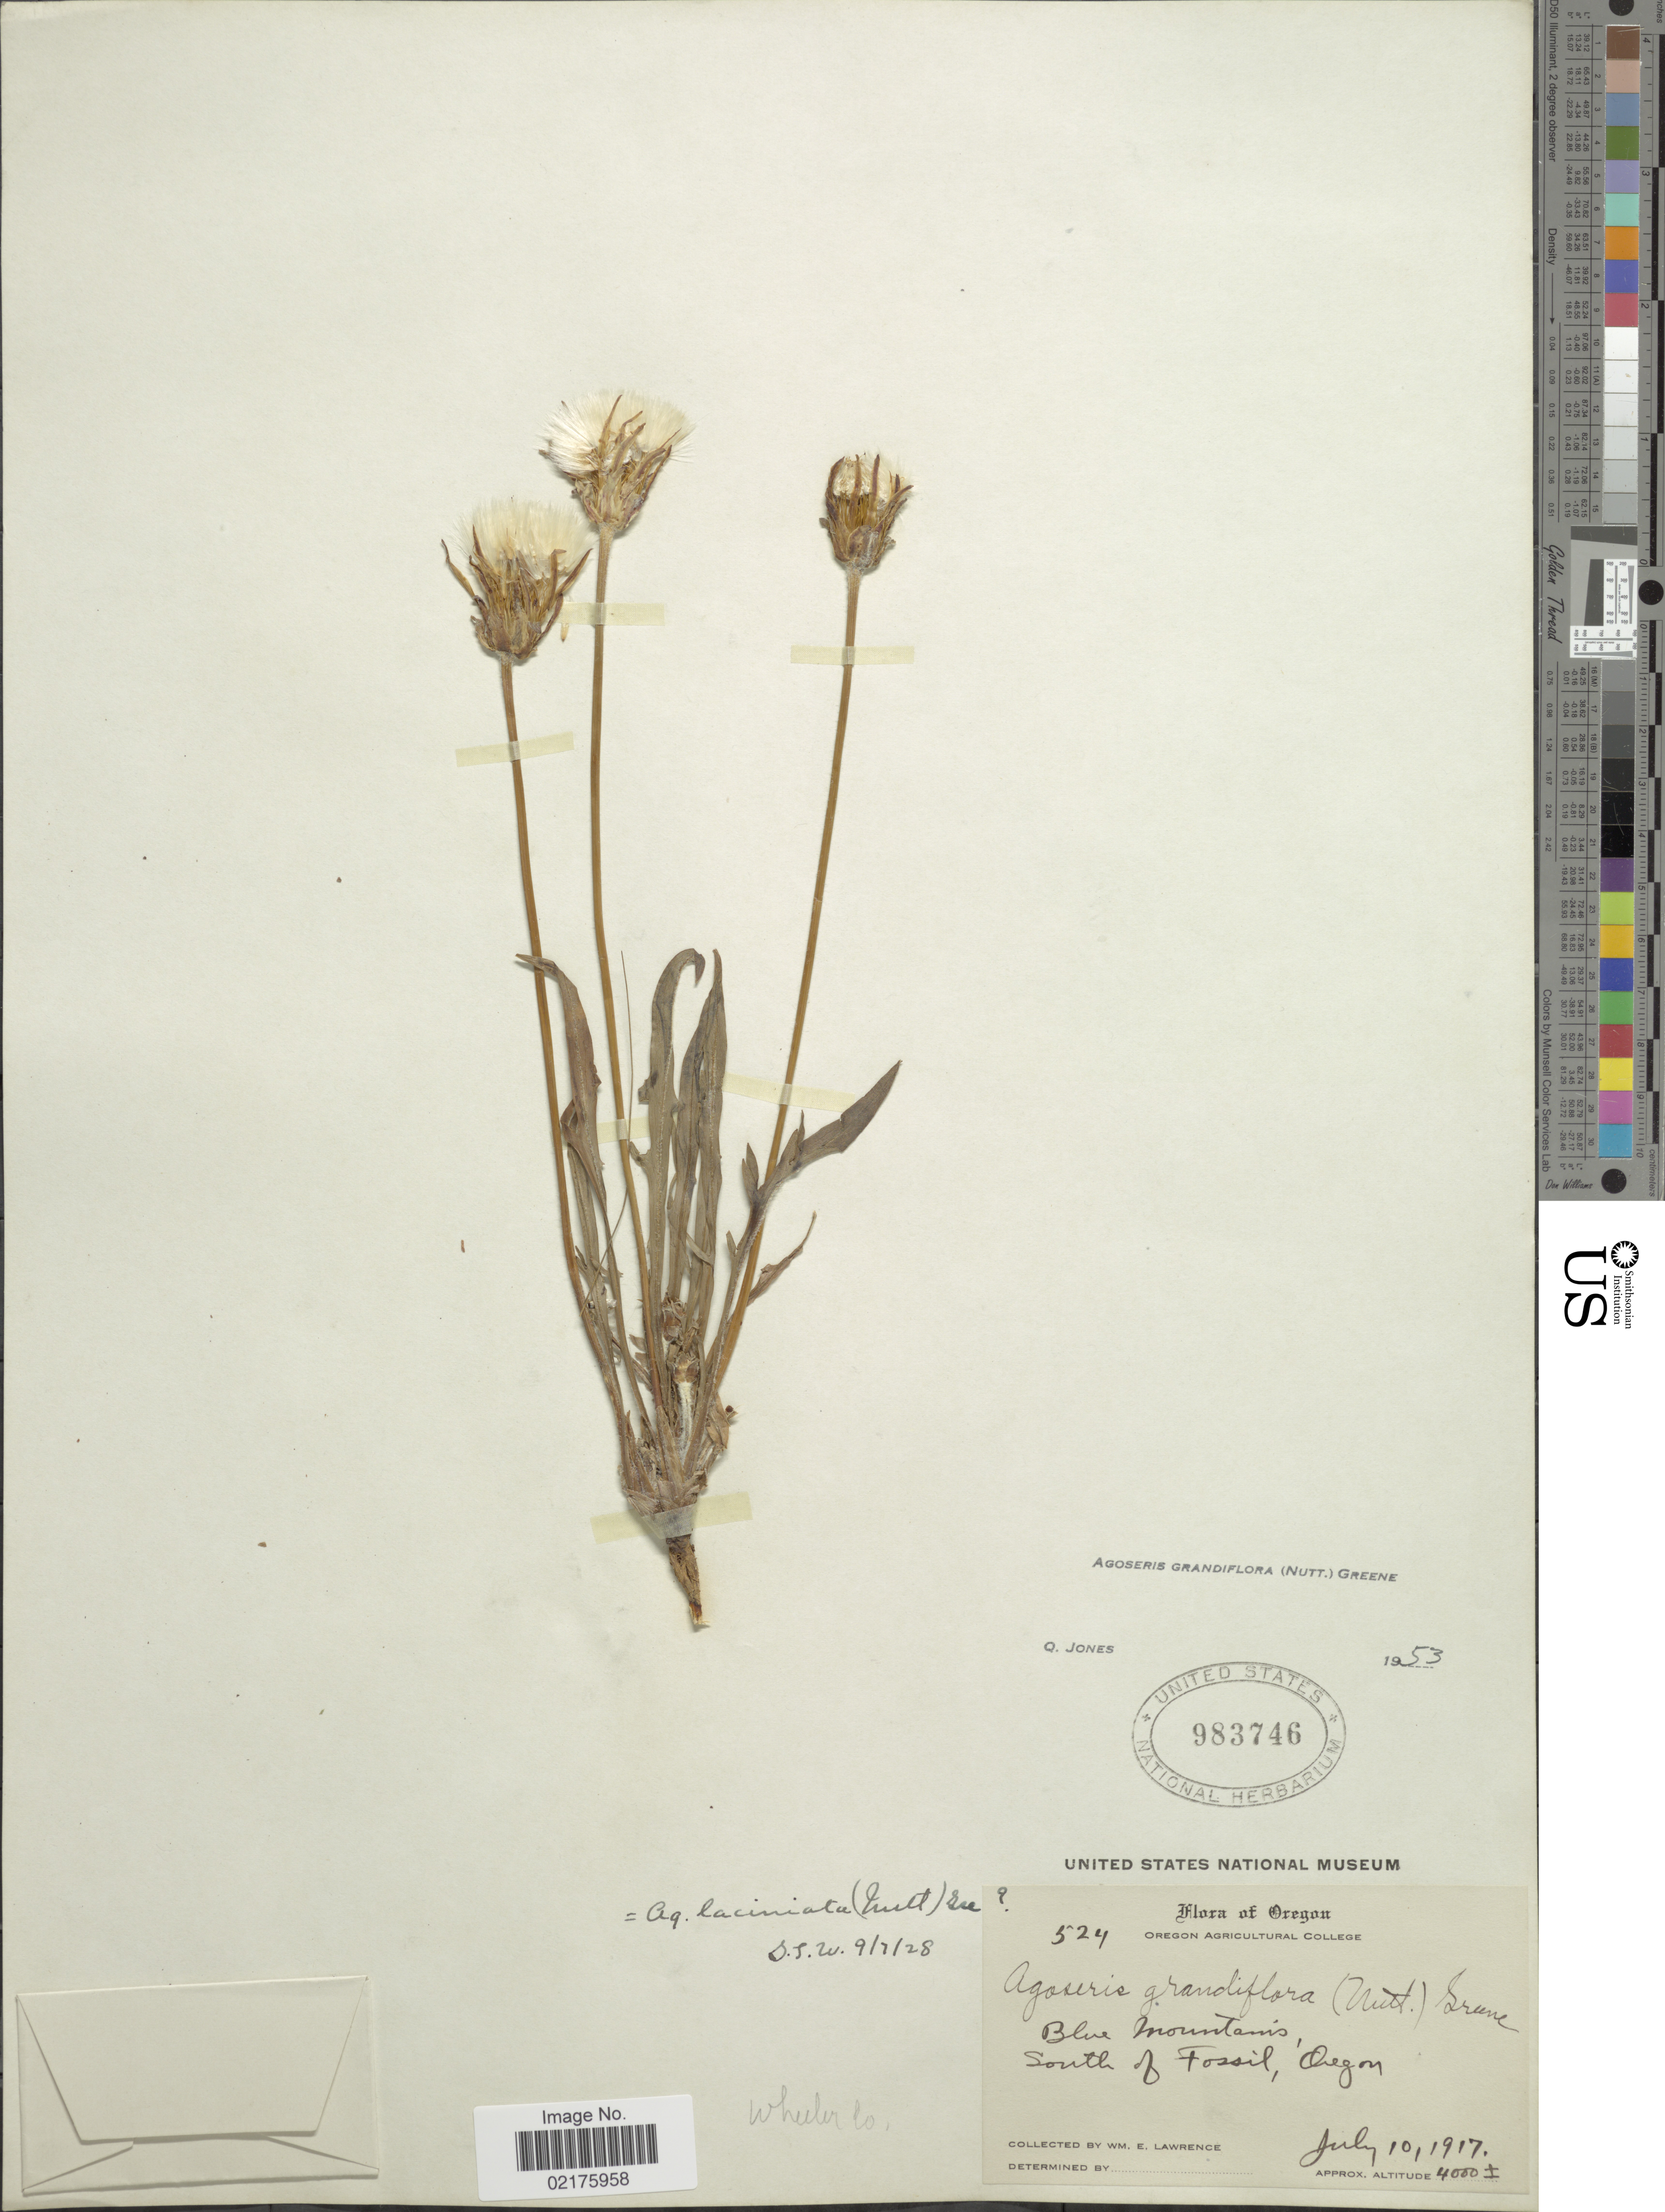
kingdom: Plantae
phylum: Tracheophyta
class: Magnoliopsida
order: Asterales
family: Asteraceae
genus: Agoseris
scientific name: Agoseris grandiflora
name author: (Nutt.) Greene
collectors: W. Lawrence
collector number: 524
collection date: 1917-07-10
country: United States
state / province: Oregon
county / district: Wheeler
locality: Blue Mountains, South of Fossil, Oregon, Wheeler Co.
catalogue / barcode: US 983746